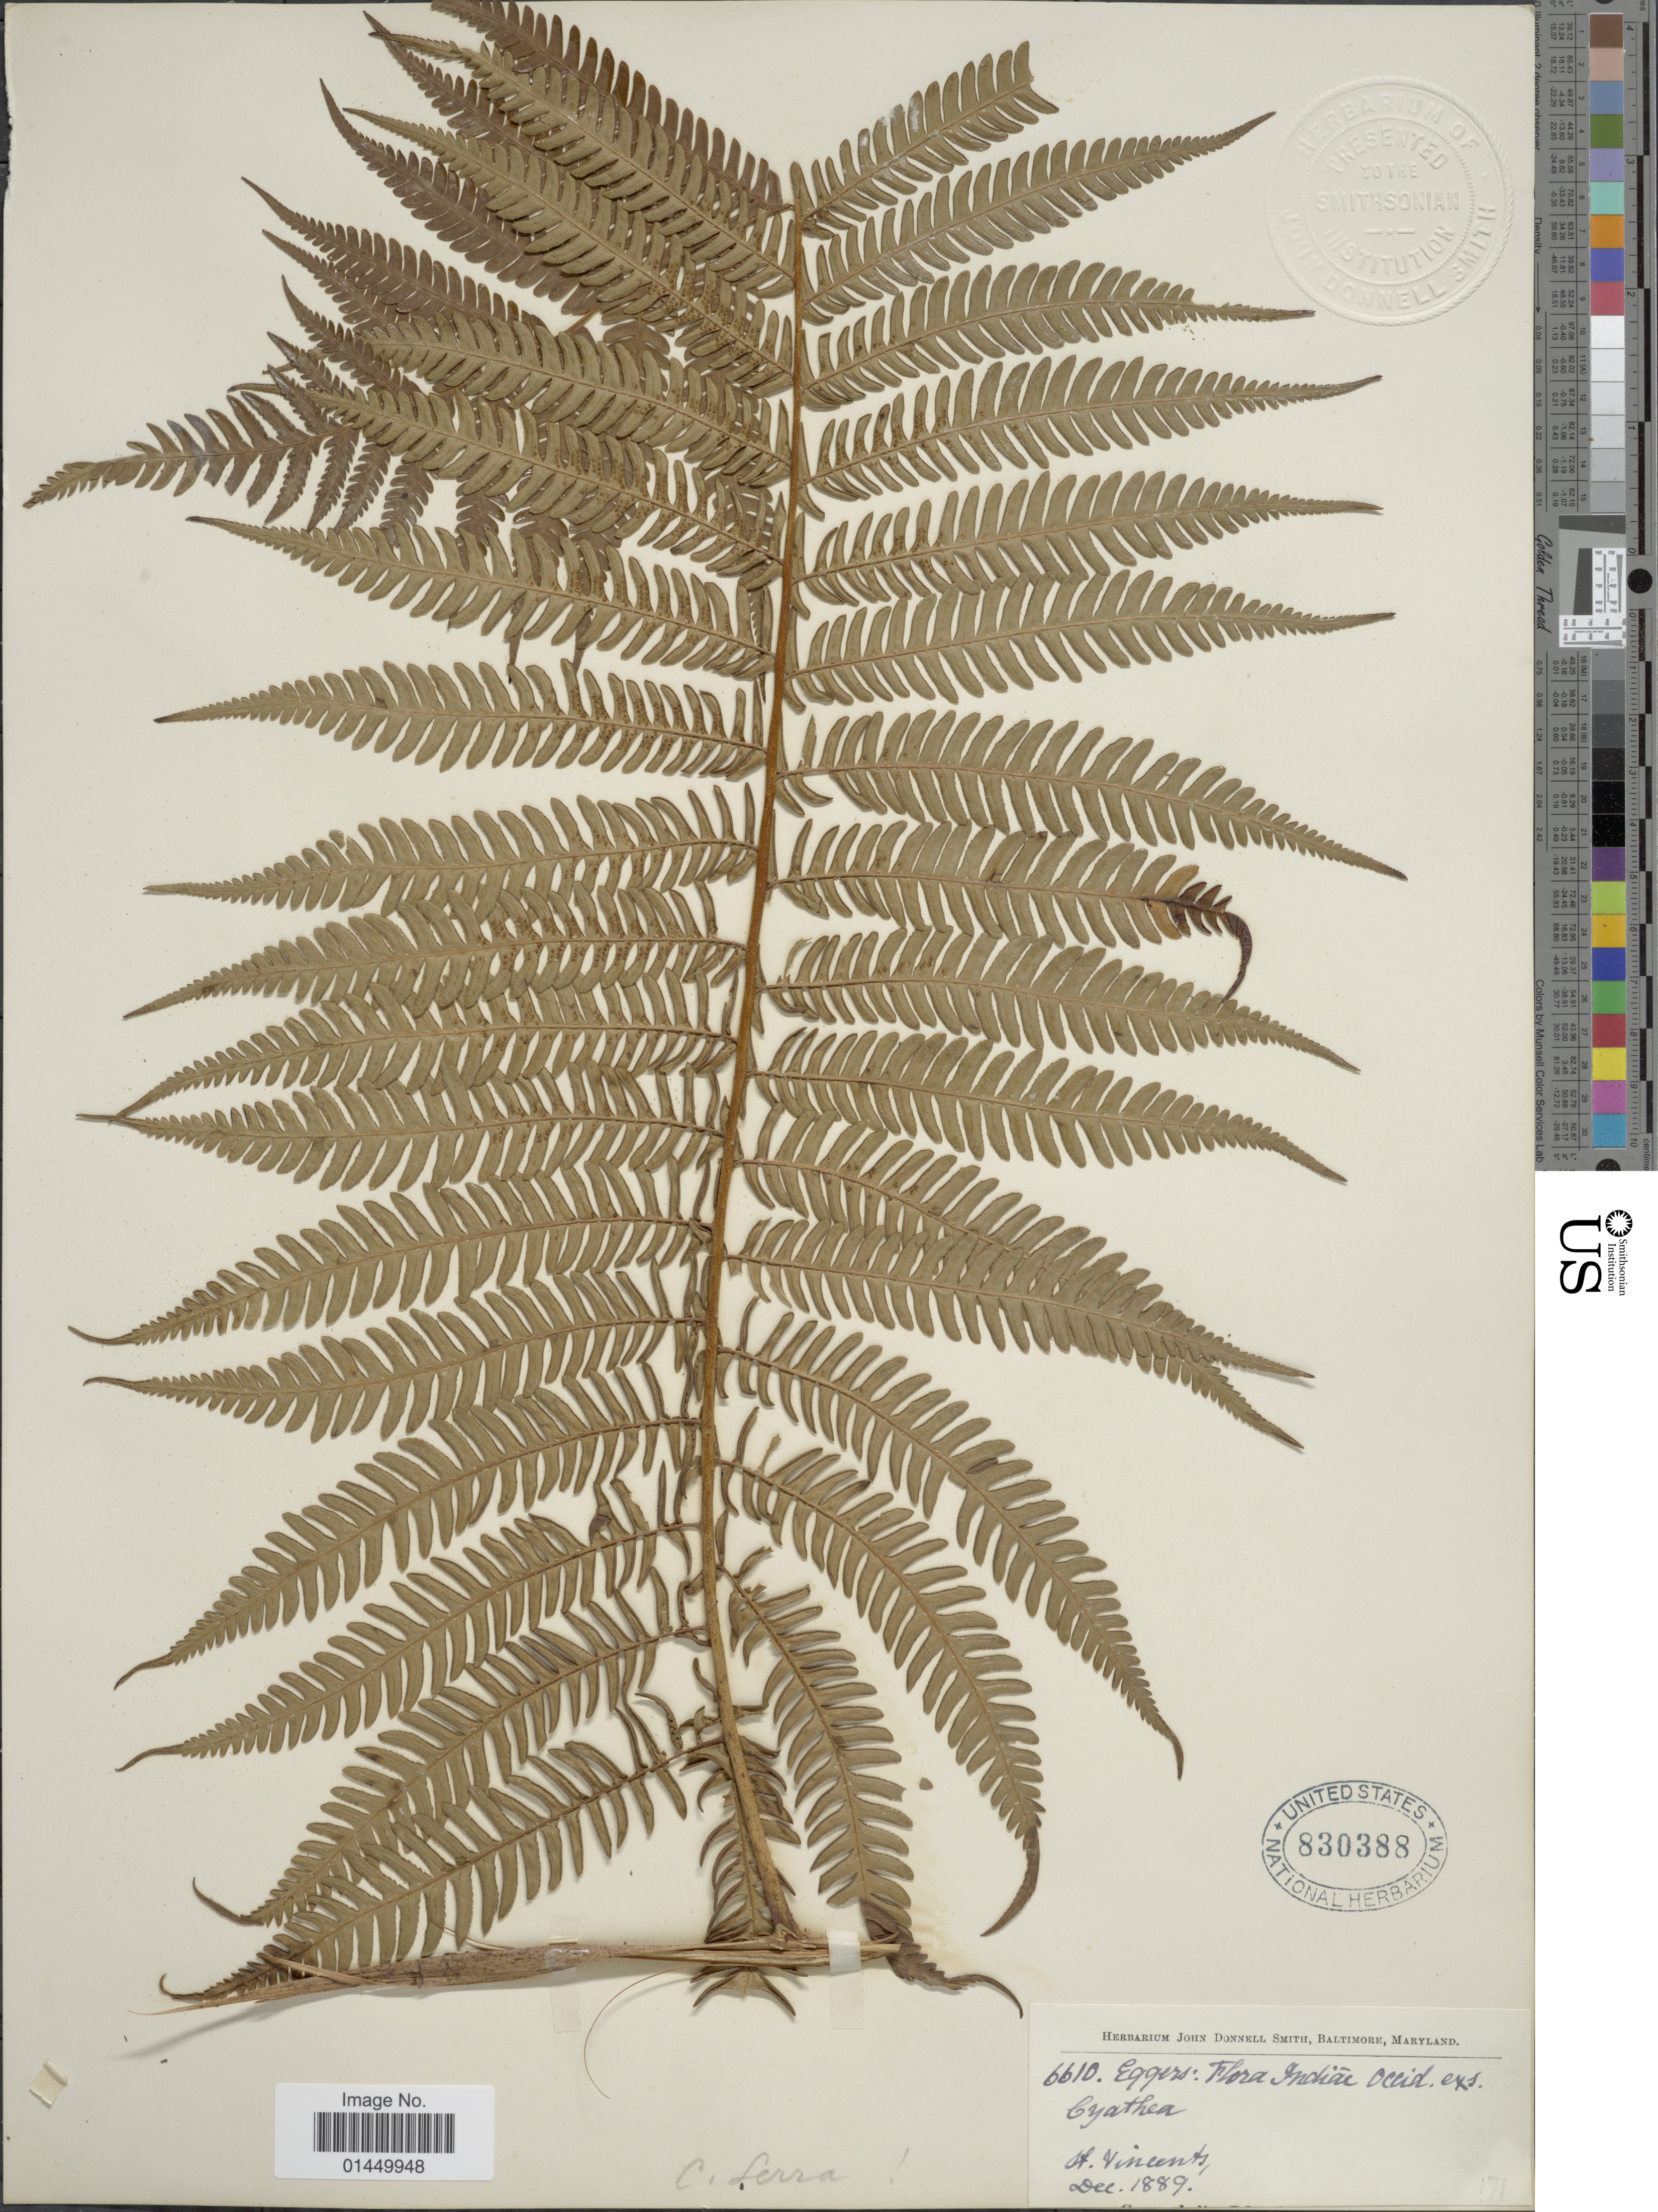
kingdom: Plantae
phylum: Tracheophyta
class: Polypodiopsida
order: Cyatheales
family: Cyatheaceae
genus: Cyathea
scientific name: Cyathea arborea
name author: (L.) Sm.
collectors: H. F. A. von Eggers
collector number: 6610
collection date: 1889-12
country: St. Vincent - Grenadines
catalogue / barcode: US 830388